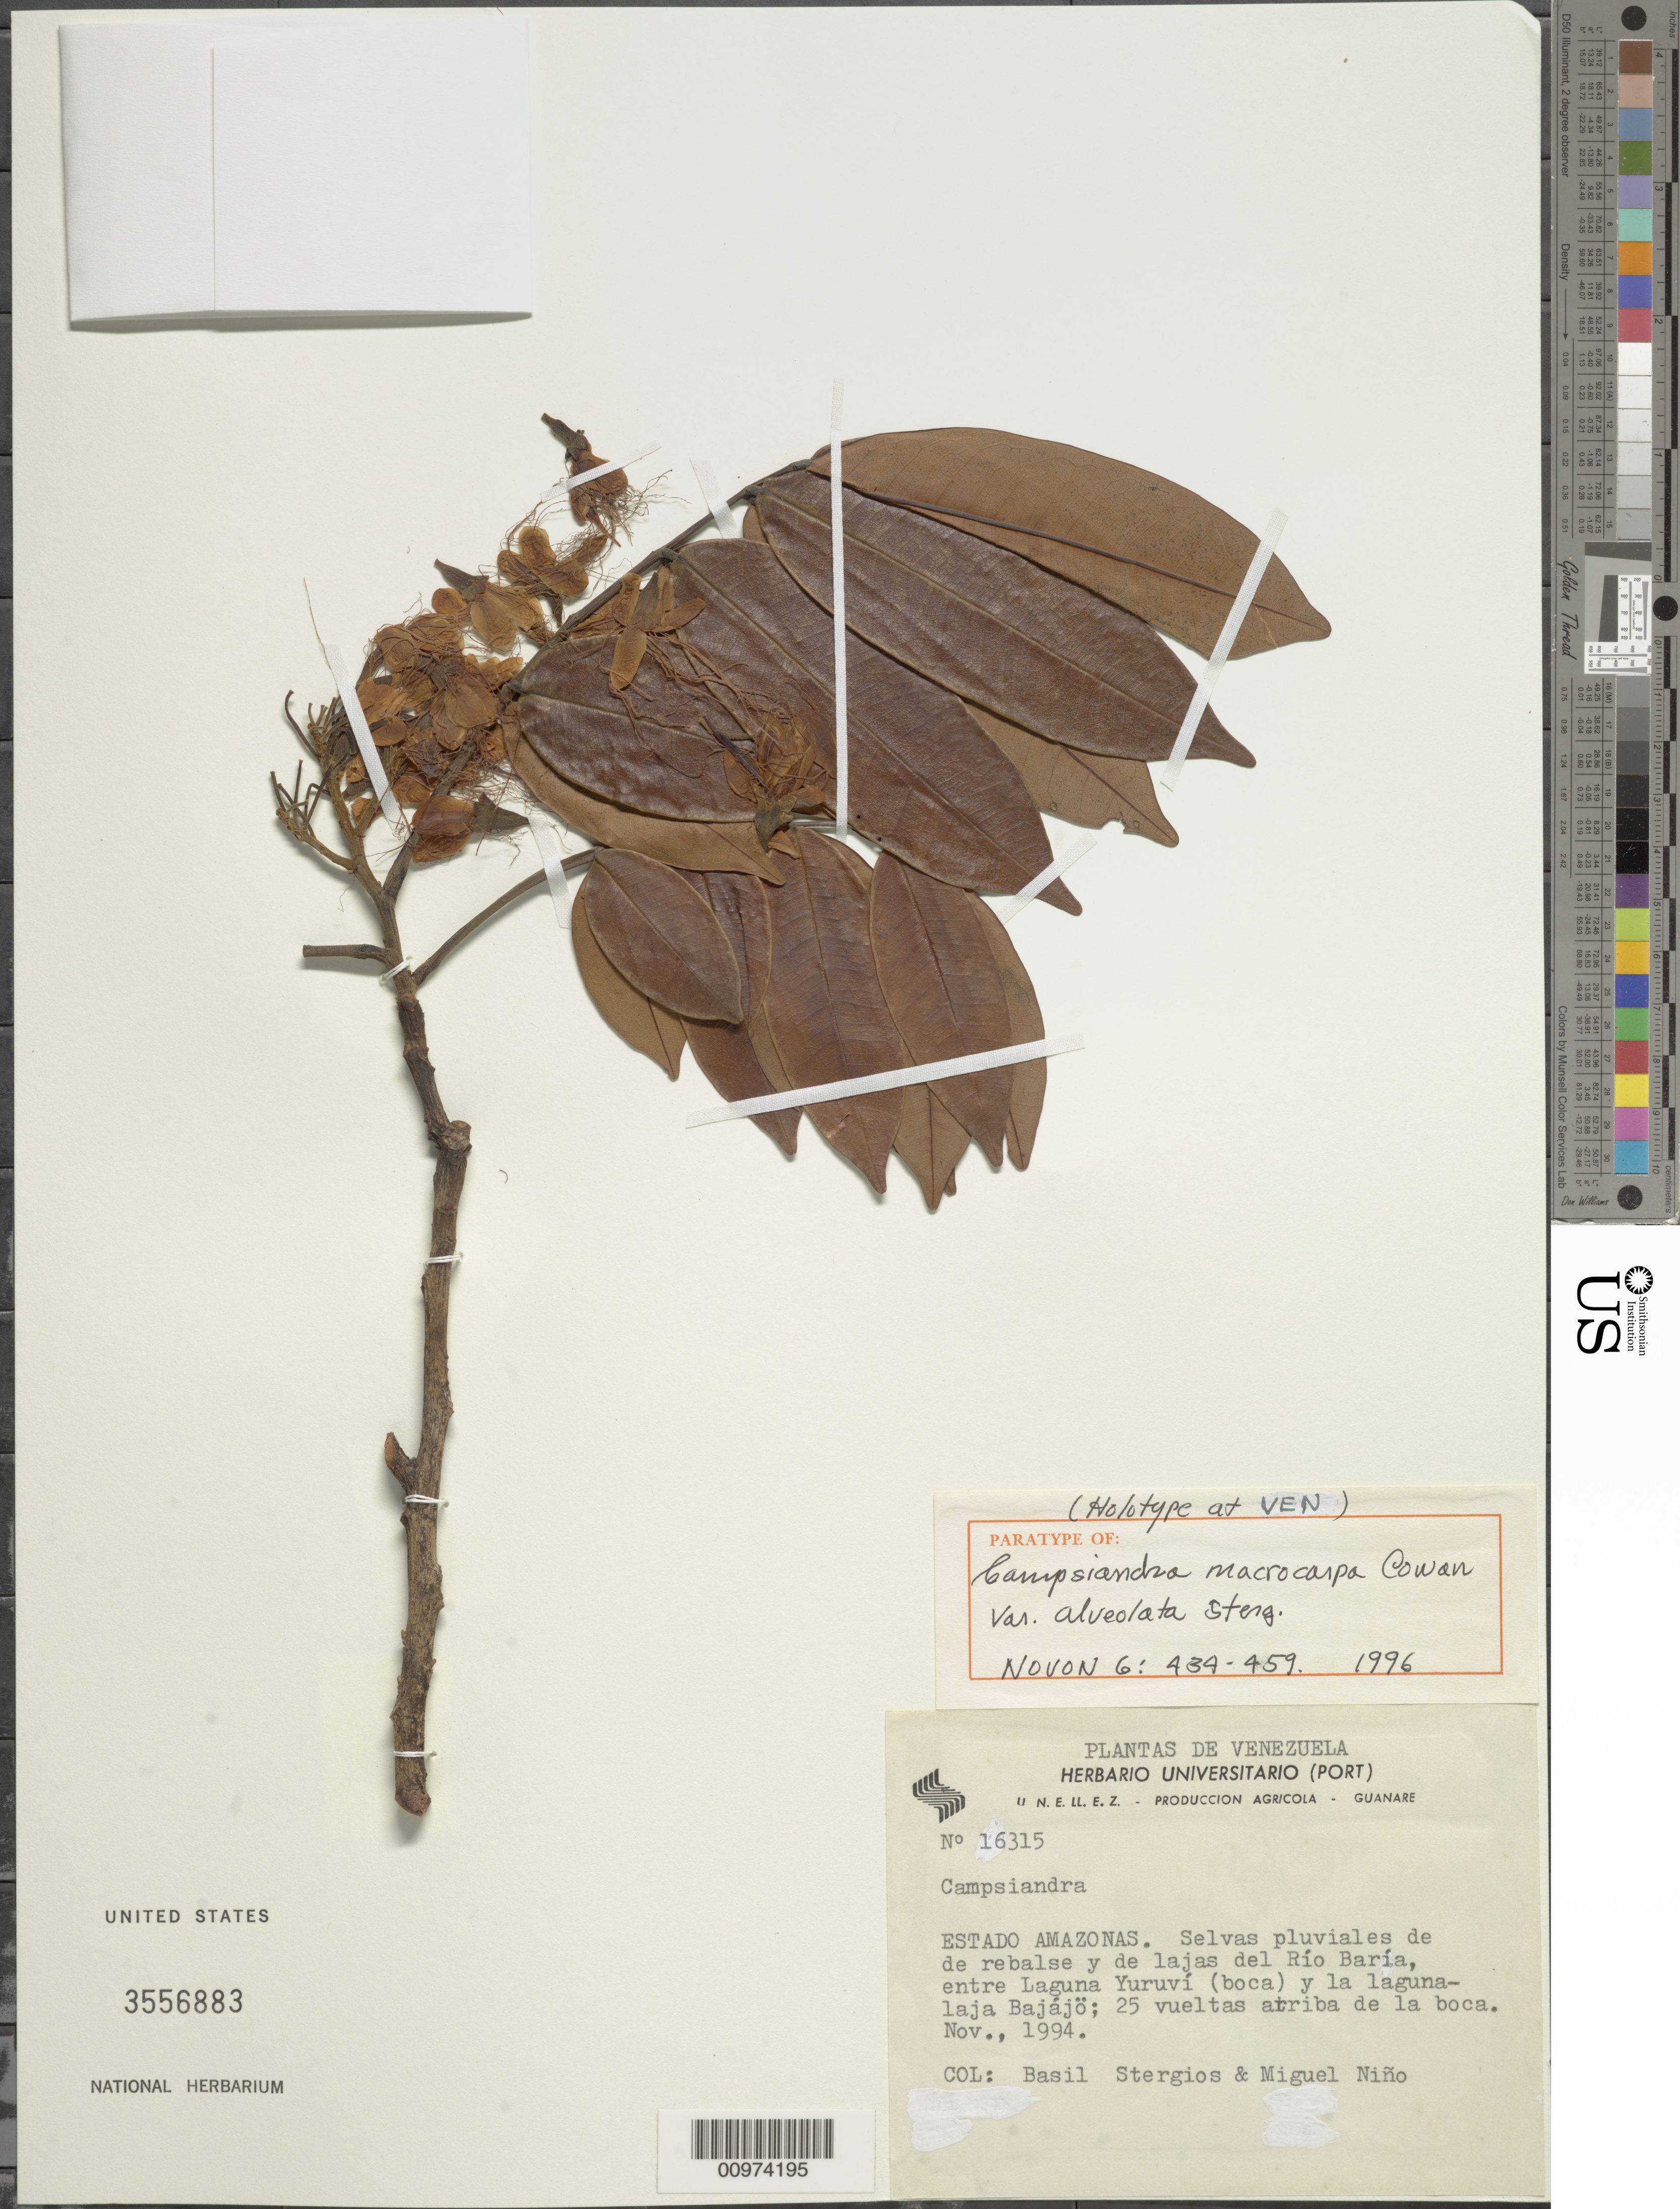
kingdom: Plantae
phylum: Tracheophyta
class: Magnoliopsida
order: Fabales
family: Fabaceae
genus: Campsiandra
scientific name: Campsiandra macrocarpa var. alveolata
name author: Stergios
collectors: B. G. Stergios & S. M. Niño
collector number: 16315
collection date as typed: Nov-94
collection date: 1994-11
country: Venezuela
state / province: Amazonas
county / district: Río Negro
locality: Río Baría, entre la boca de la Laguna Yuruvi y la Laguna-laja Bajáiö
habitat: Selvas pluviales bajas de rebalse y de lajas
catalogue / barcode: US 3556883